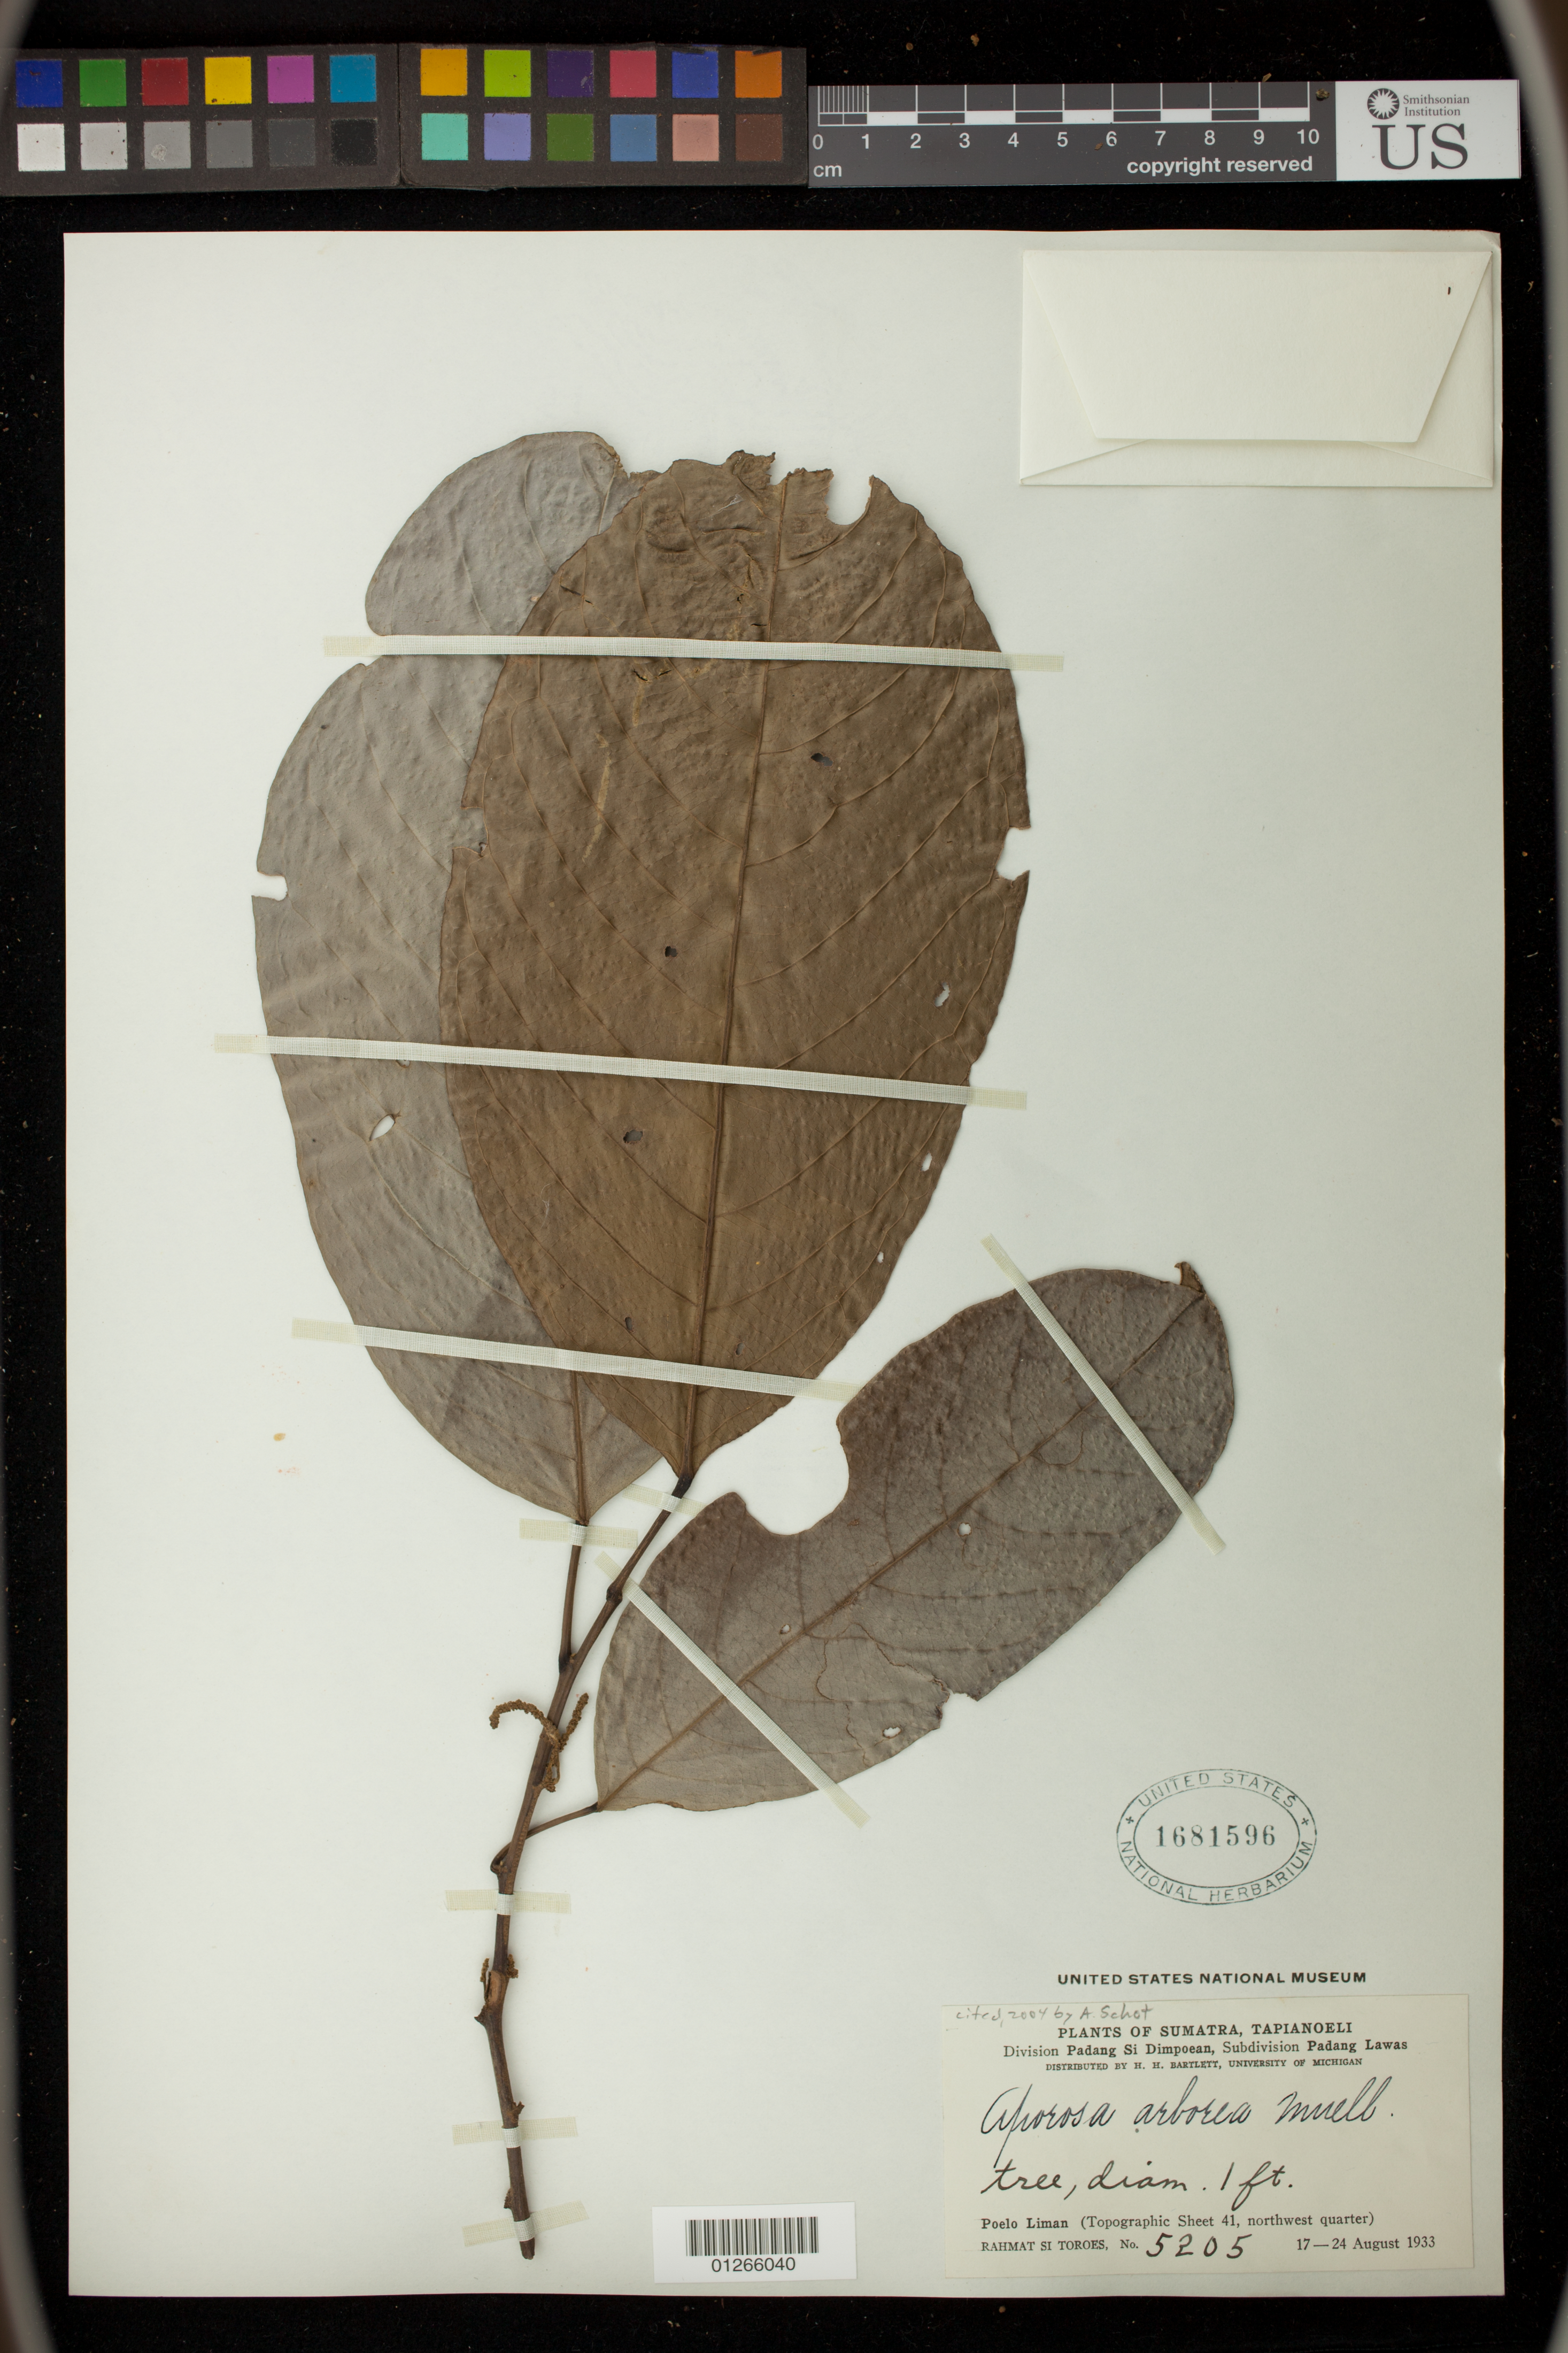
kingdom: Plantae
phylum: Tracheophyta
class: Magnoliopsida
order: Malpighiales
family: Phyllanthaceae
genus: Aporosa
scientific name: Aporosa arborea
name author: Müll. Arg.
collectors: Rahmat Si Boeea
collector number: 5205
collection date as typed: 17 Aug 1933 to 24 Aug 1933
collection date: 1933-08-17/1933-08-24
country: Indonesia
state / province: Sumatra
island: Sumatra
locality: Tapianoeli, Division Padang Si Dimpoean, subdivision Padang Lawas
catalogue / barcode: US 1681596